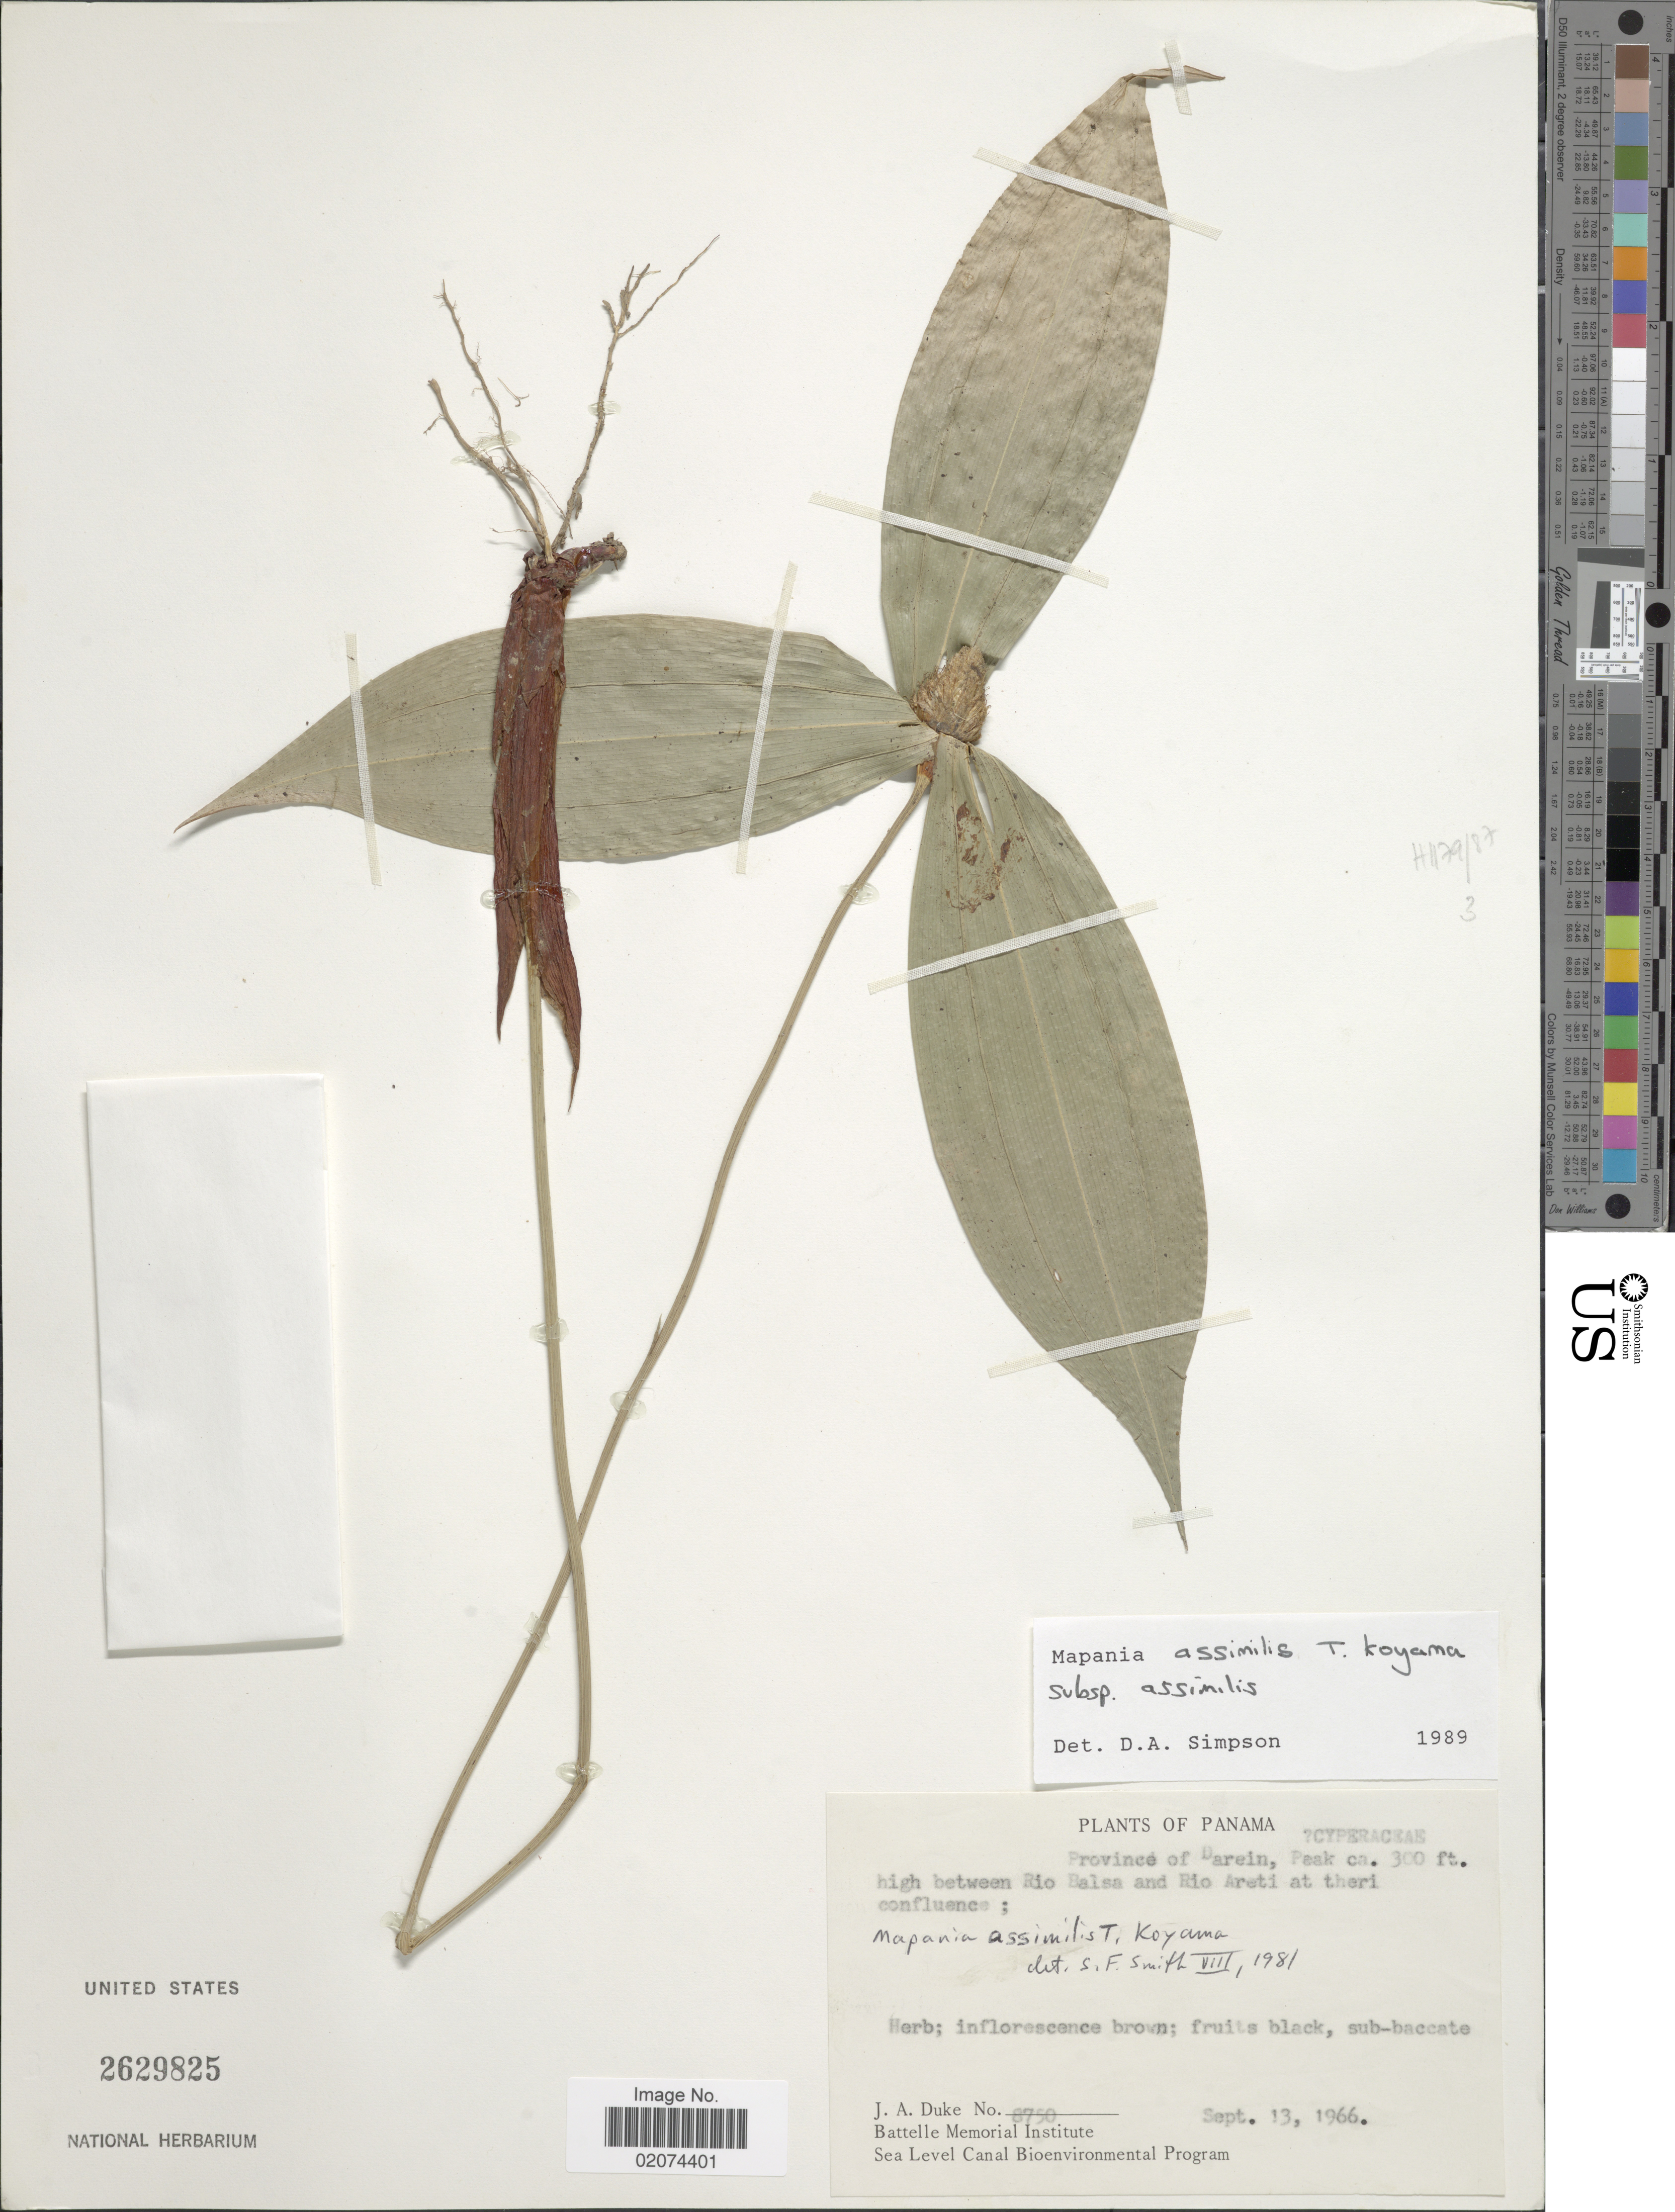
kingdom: Plantae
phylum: Tracheophyta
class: Liliopsida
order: Poales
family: Cyperaceae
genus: Mapania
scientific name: Mapania assimilis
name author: T. Koyama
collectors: J. A. Duke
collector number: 8750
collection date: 1966-09-13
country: Panama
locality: Province of Darein, Peak ca. 300 ft. high between Rio Balsa and Rio Areti at theri confluence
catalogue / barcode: US 2629825